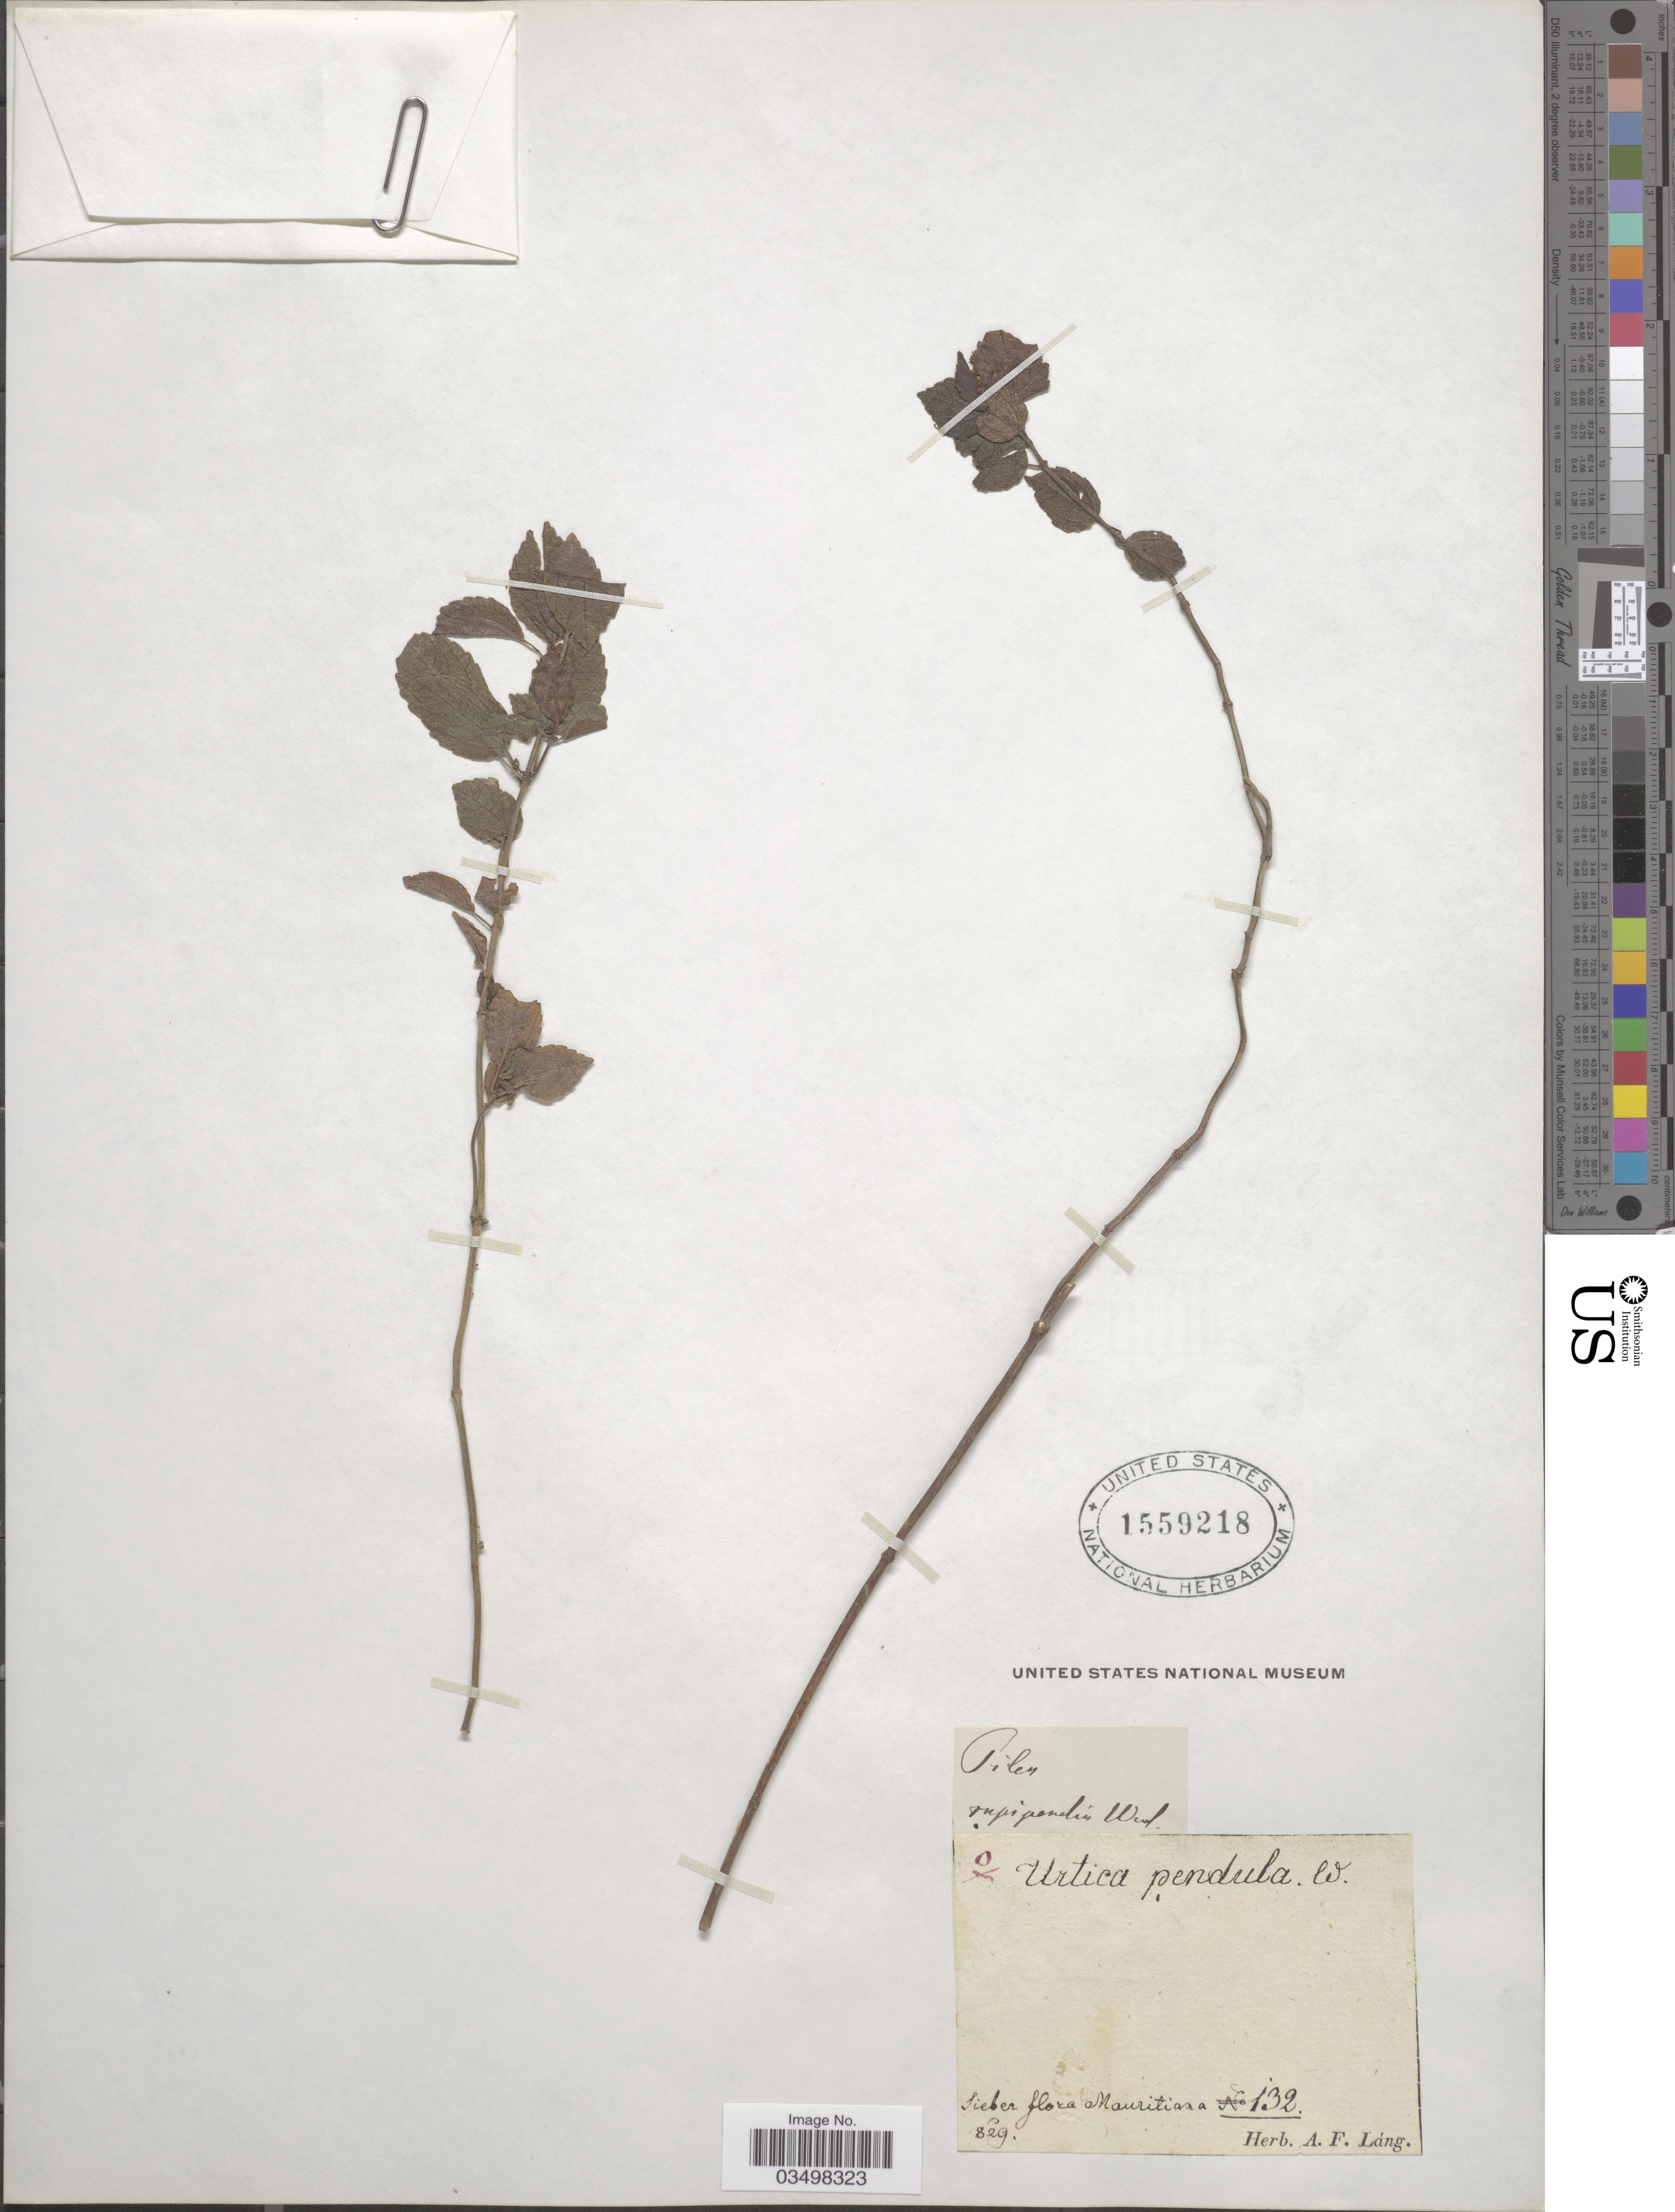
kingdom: Plantae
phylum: Tracheophyta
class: Magnoliopsida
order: Rosales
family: Urticaceae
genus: Urtica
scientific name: Urtica pendula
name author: Willd.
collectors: -- Sieber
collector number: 132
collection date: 1829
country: Mauritania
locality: Maritiana.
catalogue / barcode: US 1559218